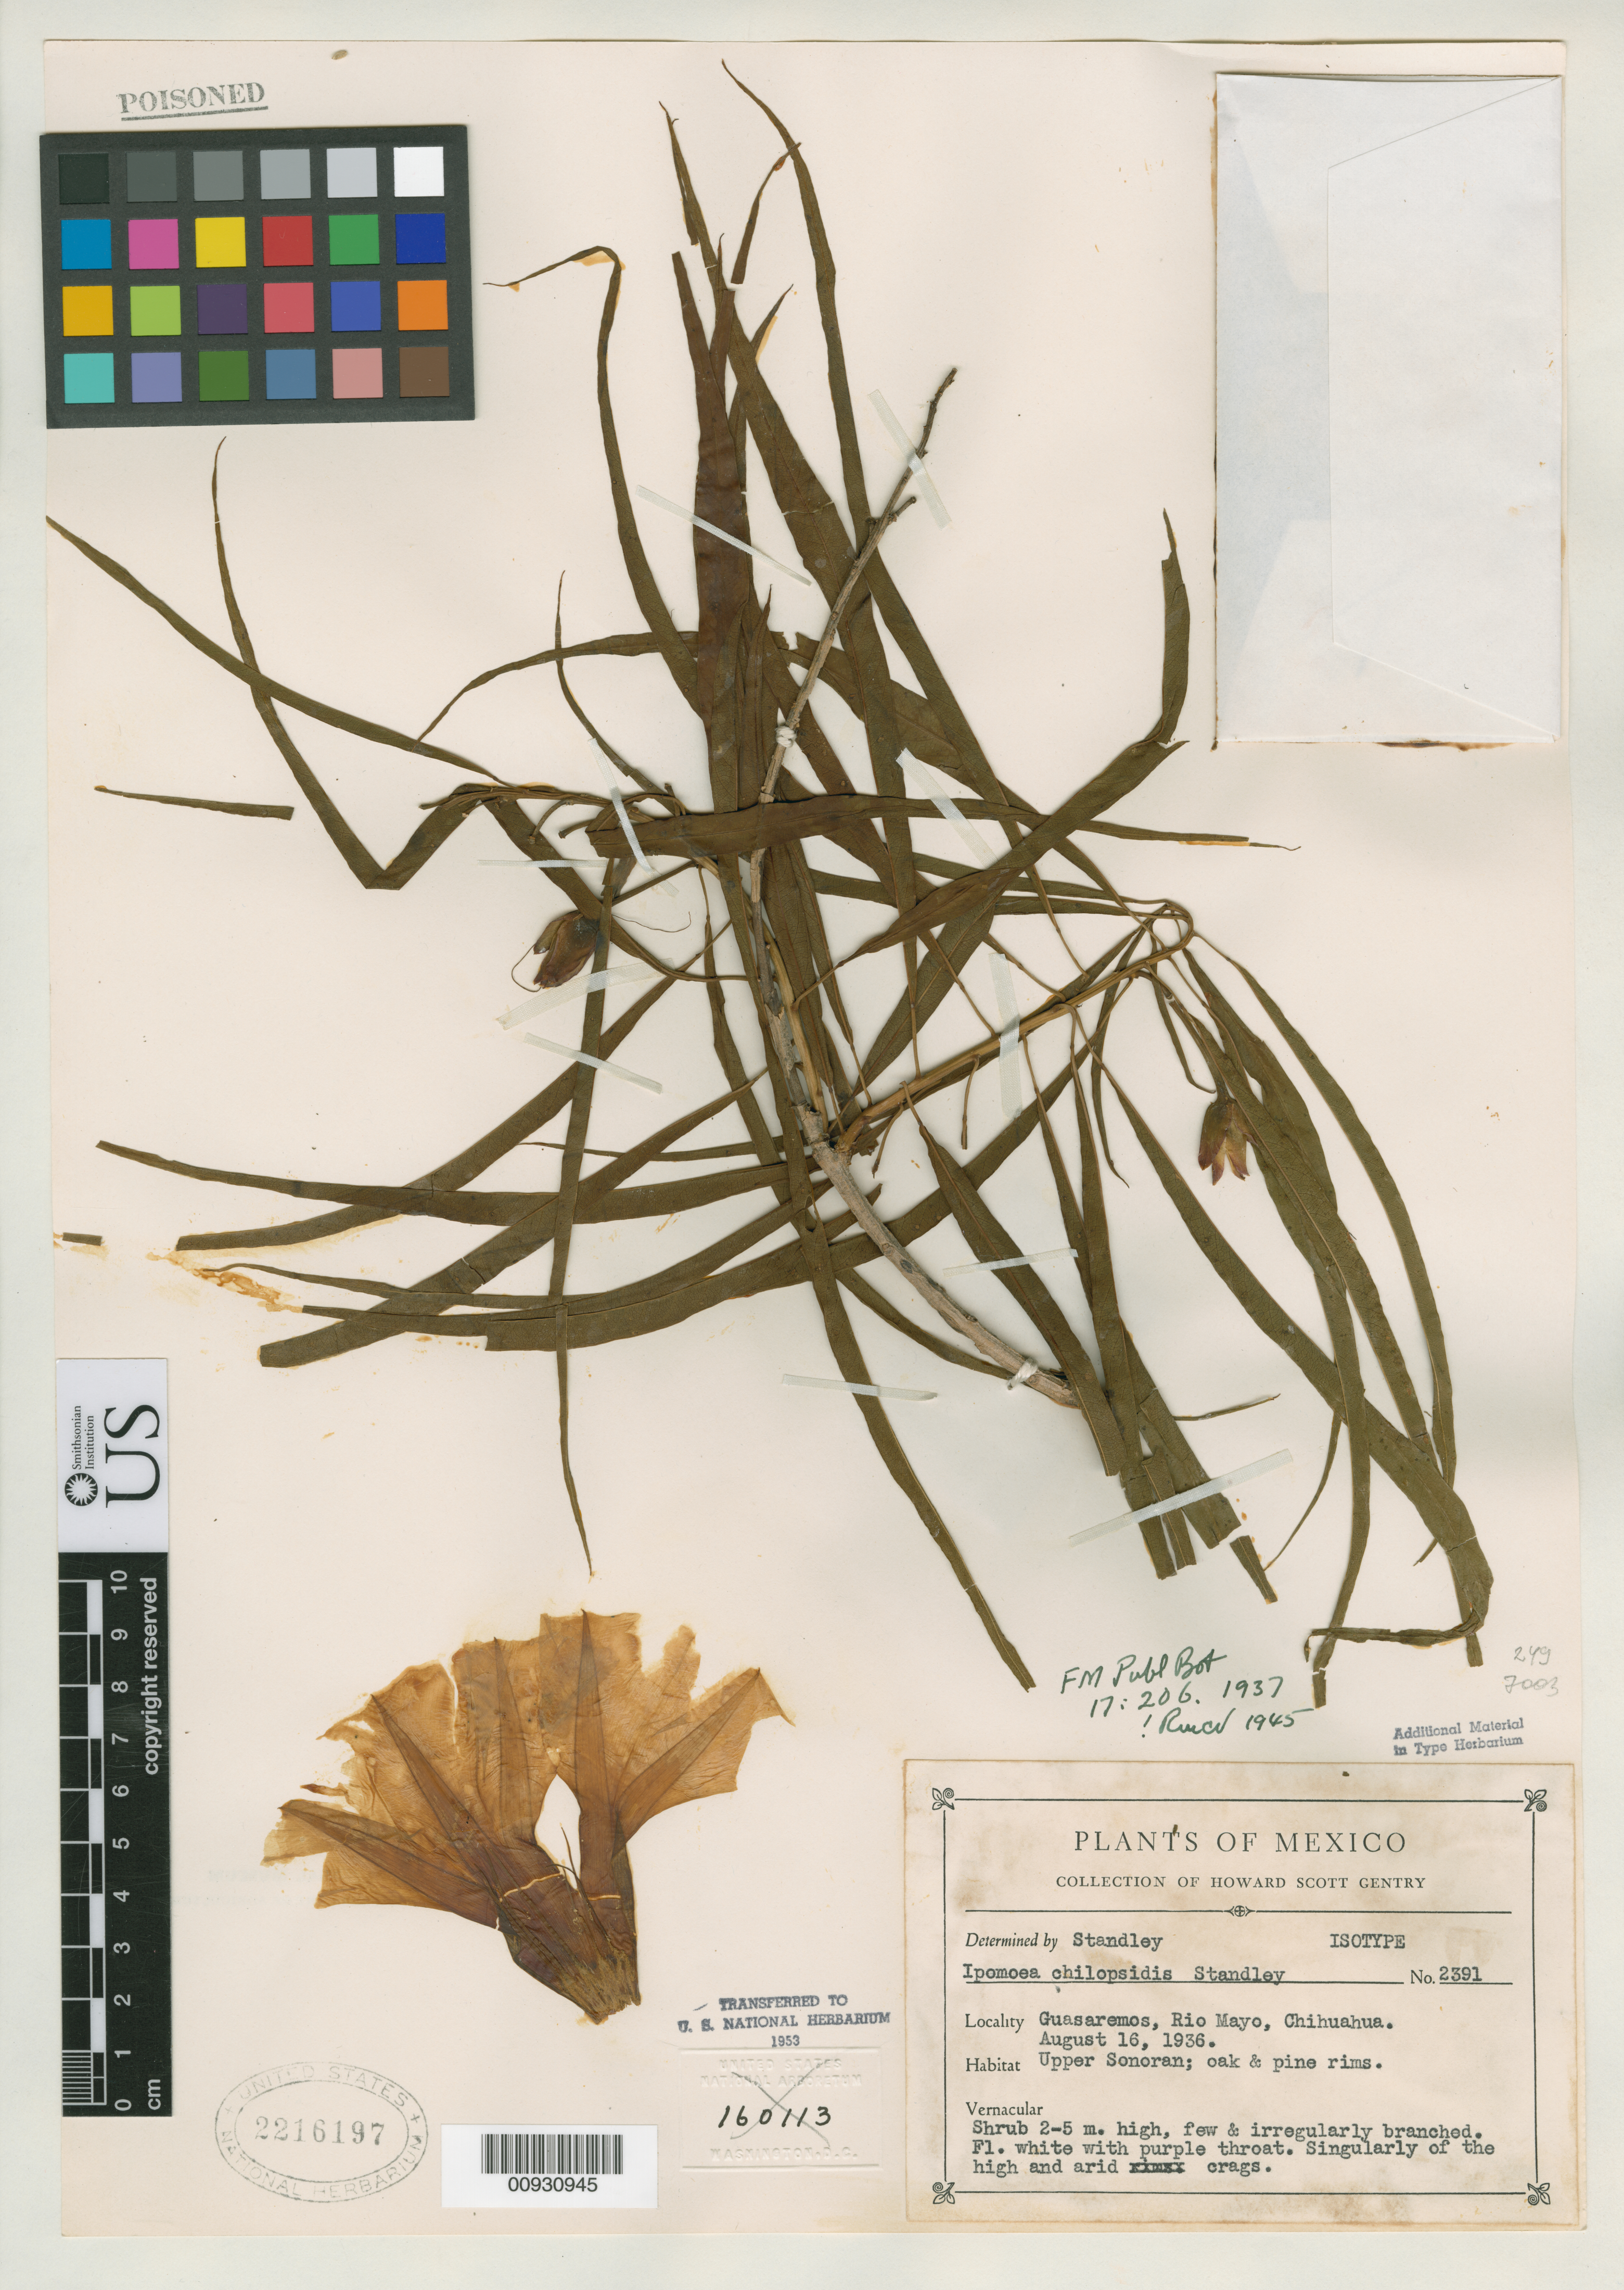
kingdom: Plantae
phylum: Tracheophyta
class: Magnoliopsida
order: Solanales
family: Convolvulaceae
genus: Ipomoea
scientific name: Ipomoea chilopsidis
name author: Standl.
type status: Isotype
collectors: H. S. Gentry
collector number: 2391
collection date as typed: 16 Aug 1936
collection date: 1936-08-16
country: Mexico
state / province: Chihuahua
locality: Guasaremos, Río Mayo.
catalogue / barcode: US 2216197